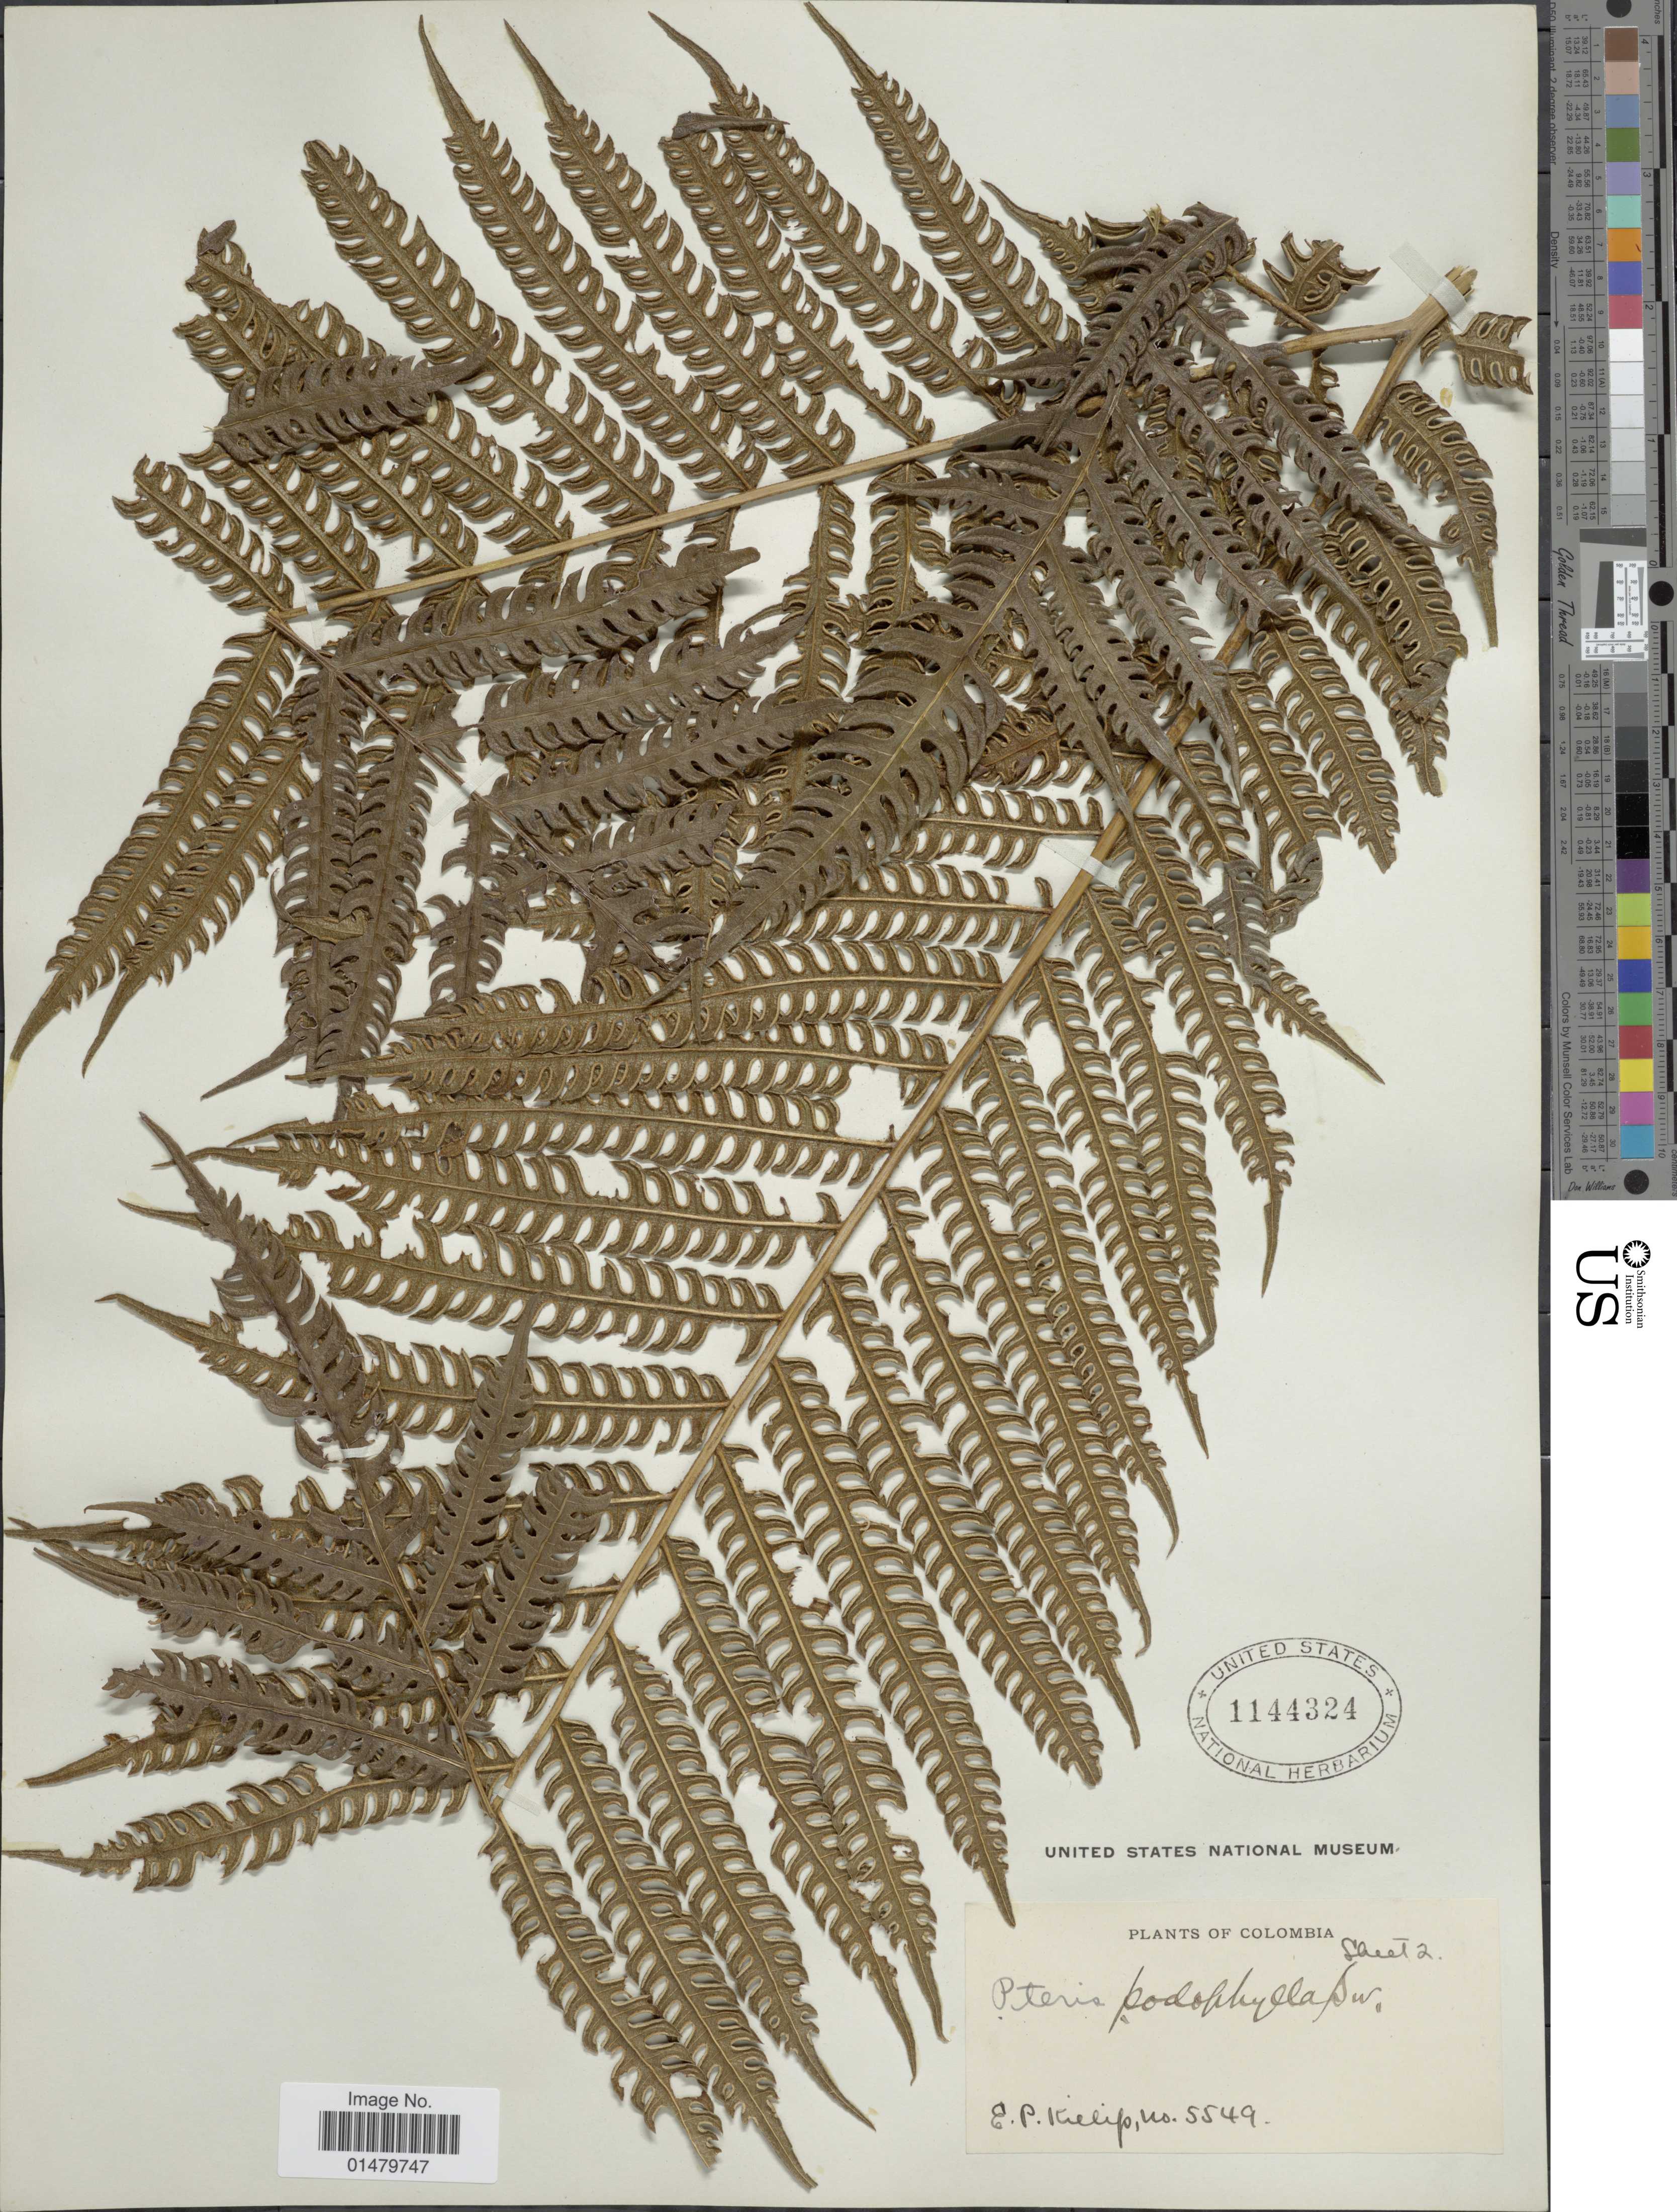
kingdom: Plantae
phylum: Tracheophyta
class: Polypodiopsida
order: Polypodiales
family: Pteridaceae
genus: Pteris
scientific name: Pteris podophylla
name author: Sw.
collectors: E. P. Killip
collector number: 5549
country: Colombia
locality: Colombia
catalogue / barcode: US 1144324